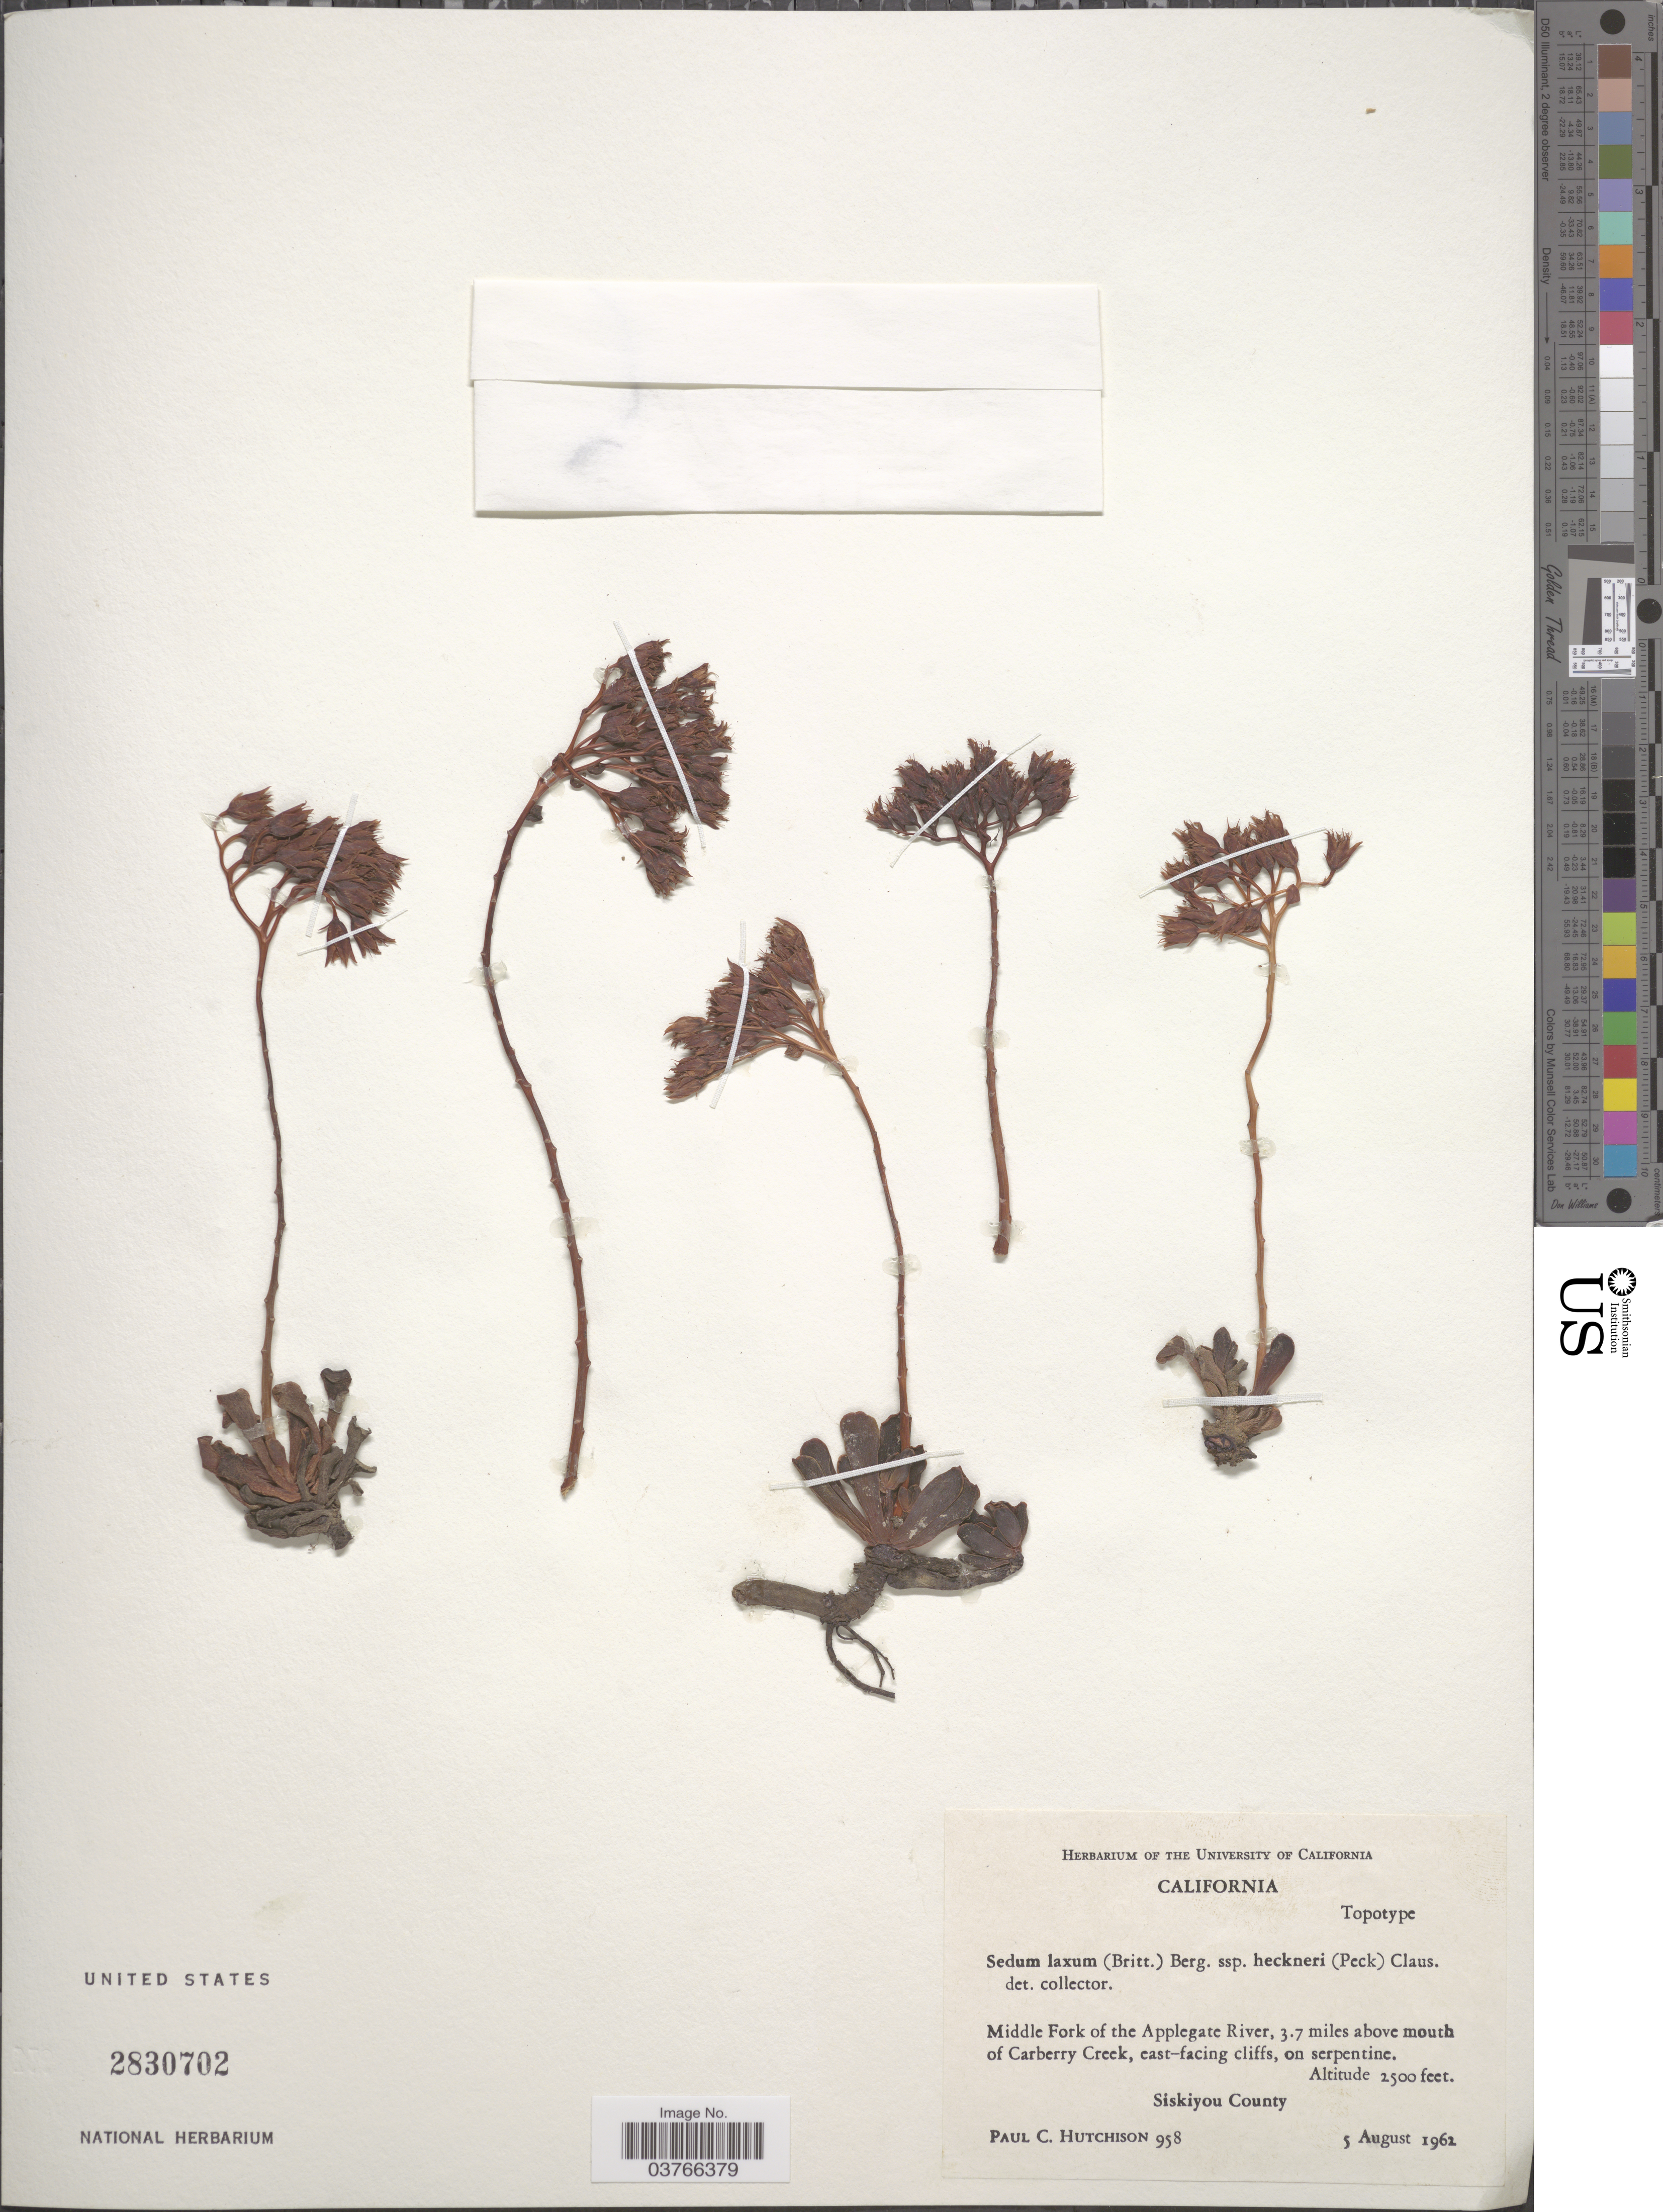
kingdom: Plantae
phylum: Tracheophyta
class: Magnoliopsida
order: Saxifragales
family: Crassulaceae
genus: Sedum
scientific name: Sedum laxum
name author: (Britton) A. Berger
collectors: P. C. Hutchison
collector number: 958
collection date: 1962-08-05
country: United States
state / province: California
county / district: Siskiyou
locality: Middle Fork of the Applegate River, 3-7 miles above mouth of Carberry Creek, east-facing cliffs, on serpentine. Siskiyou County.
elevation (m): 762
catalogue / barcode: US 2830702